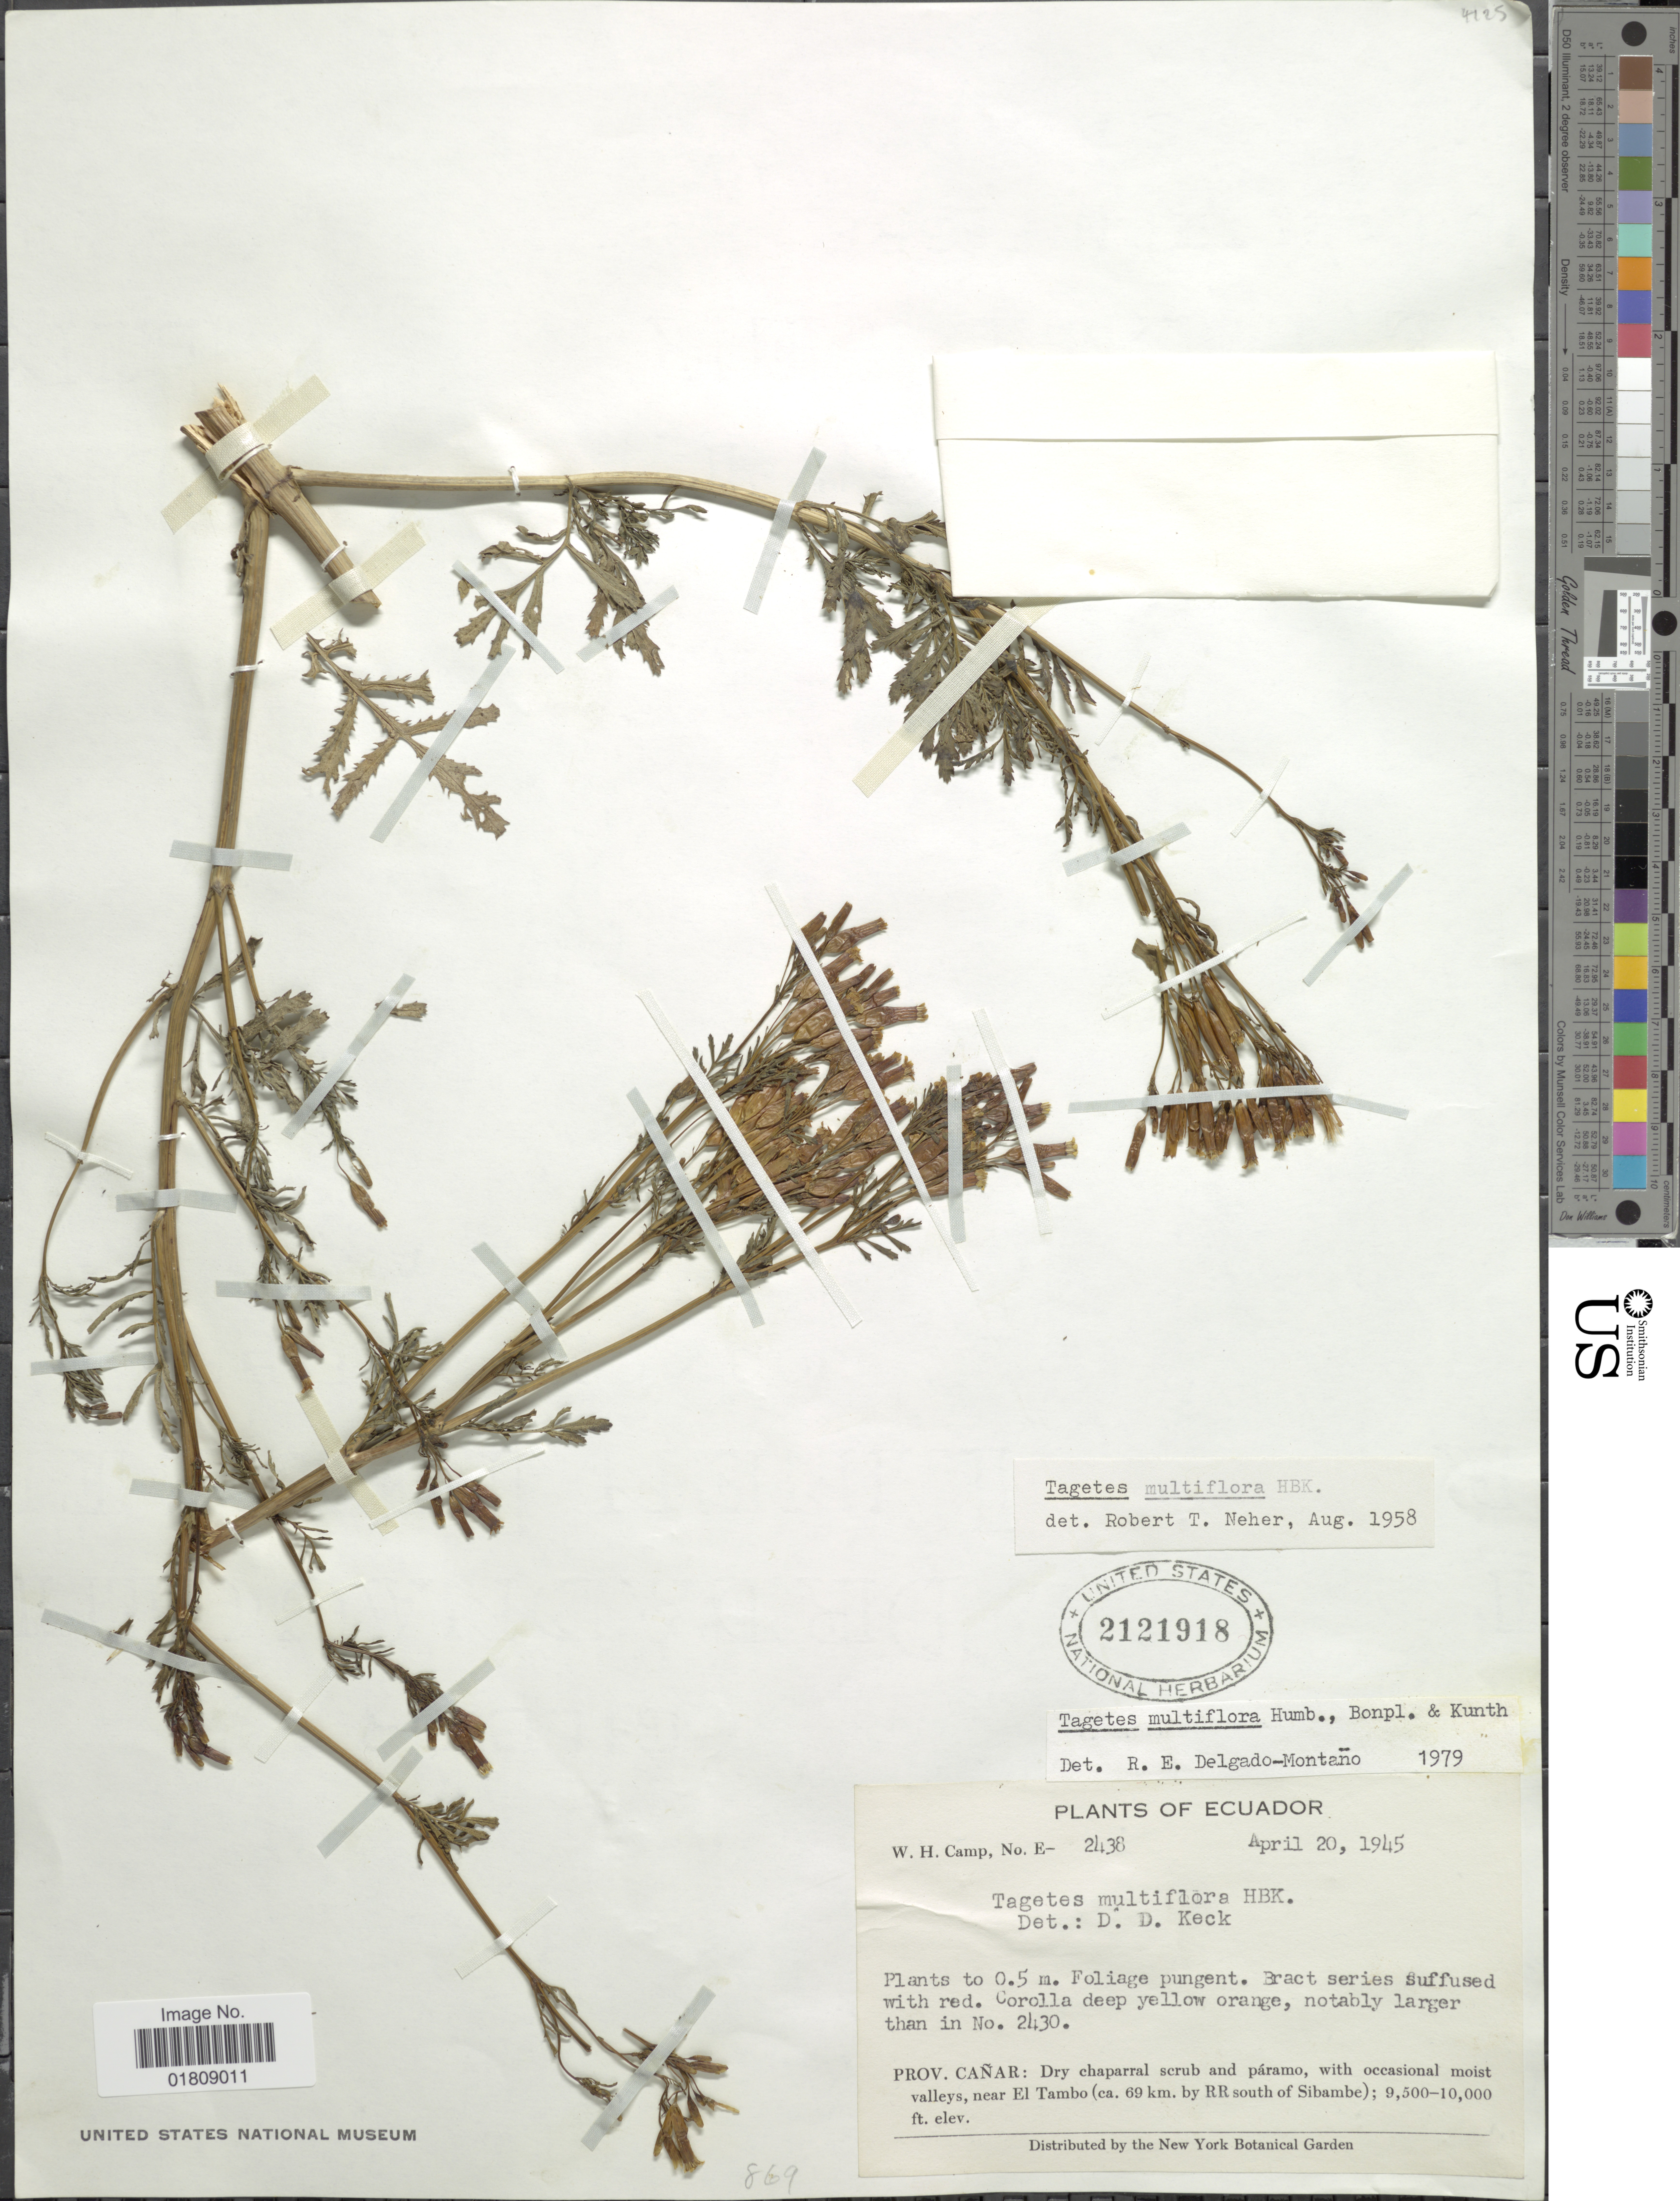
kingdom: Plantae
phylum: Tracheophyta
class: Magnoliopsida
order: Asterales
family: Asteraceae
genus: Tagetes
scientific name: Tagetes multiflora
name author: Kunth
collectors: W. H. Camp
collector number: E-2438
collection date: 1945-04-20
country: Ecuador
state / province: Cañar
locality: Near El Tambo (ca 69 km by RR south of Sibambe)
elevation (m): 2896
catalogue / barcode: US 2121918